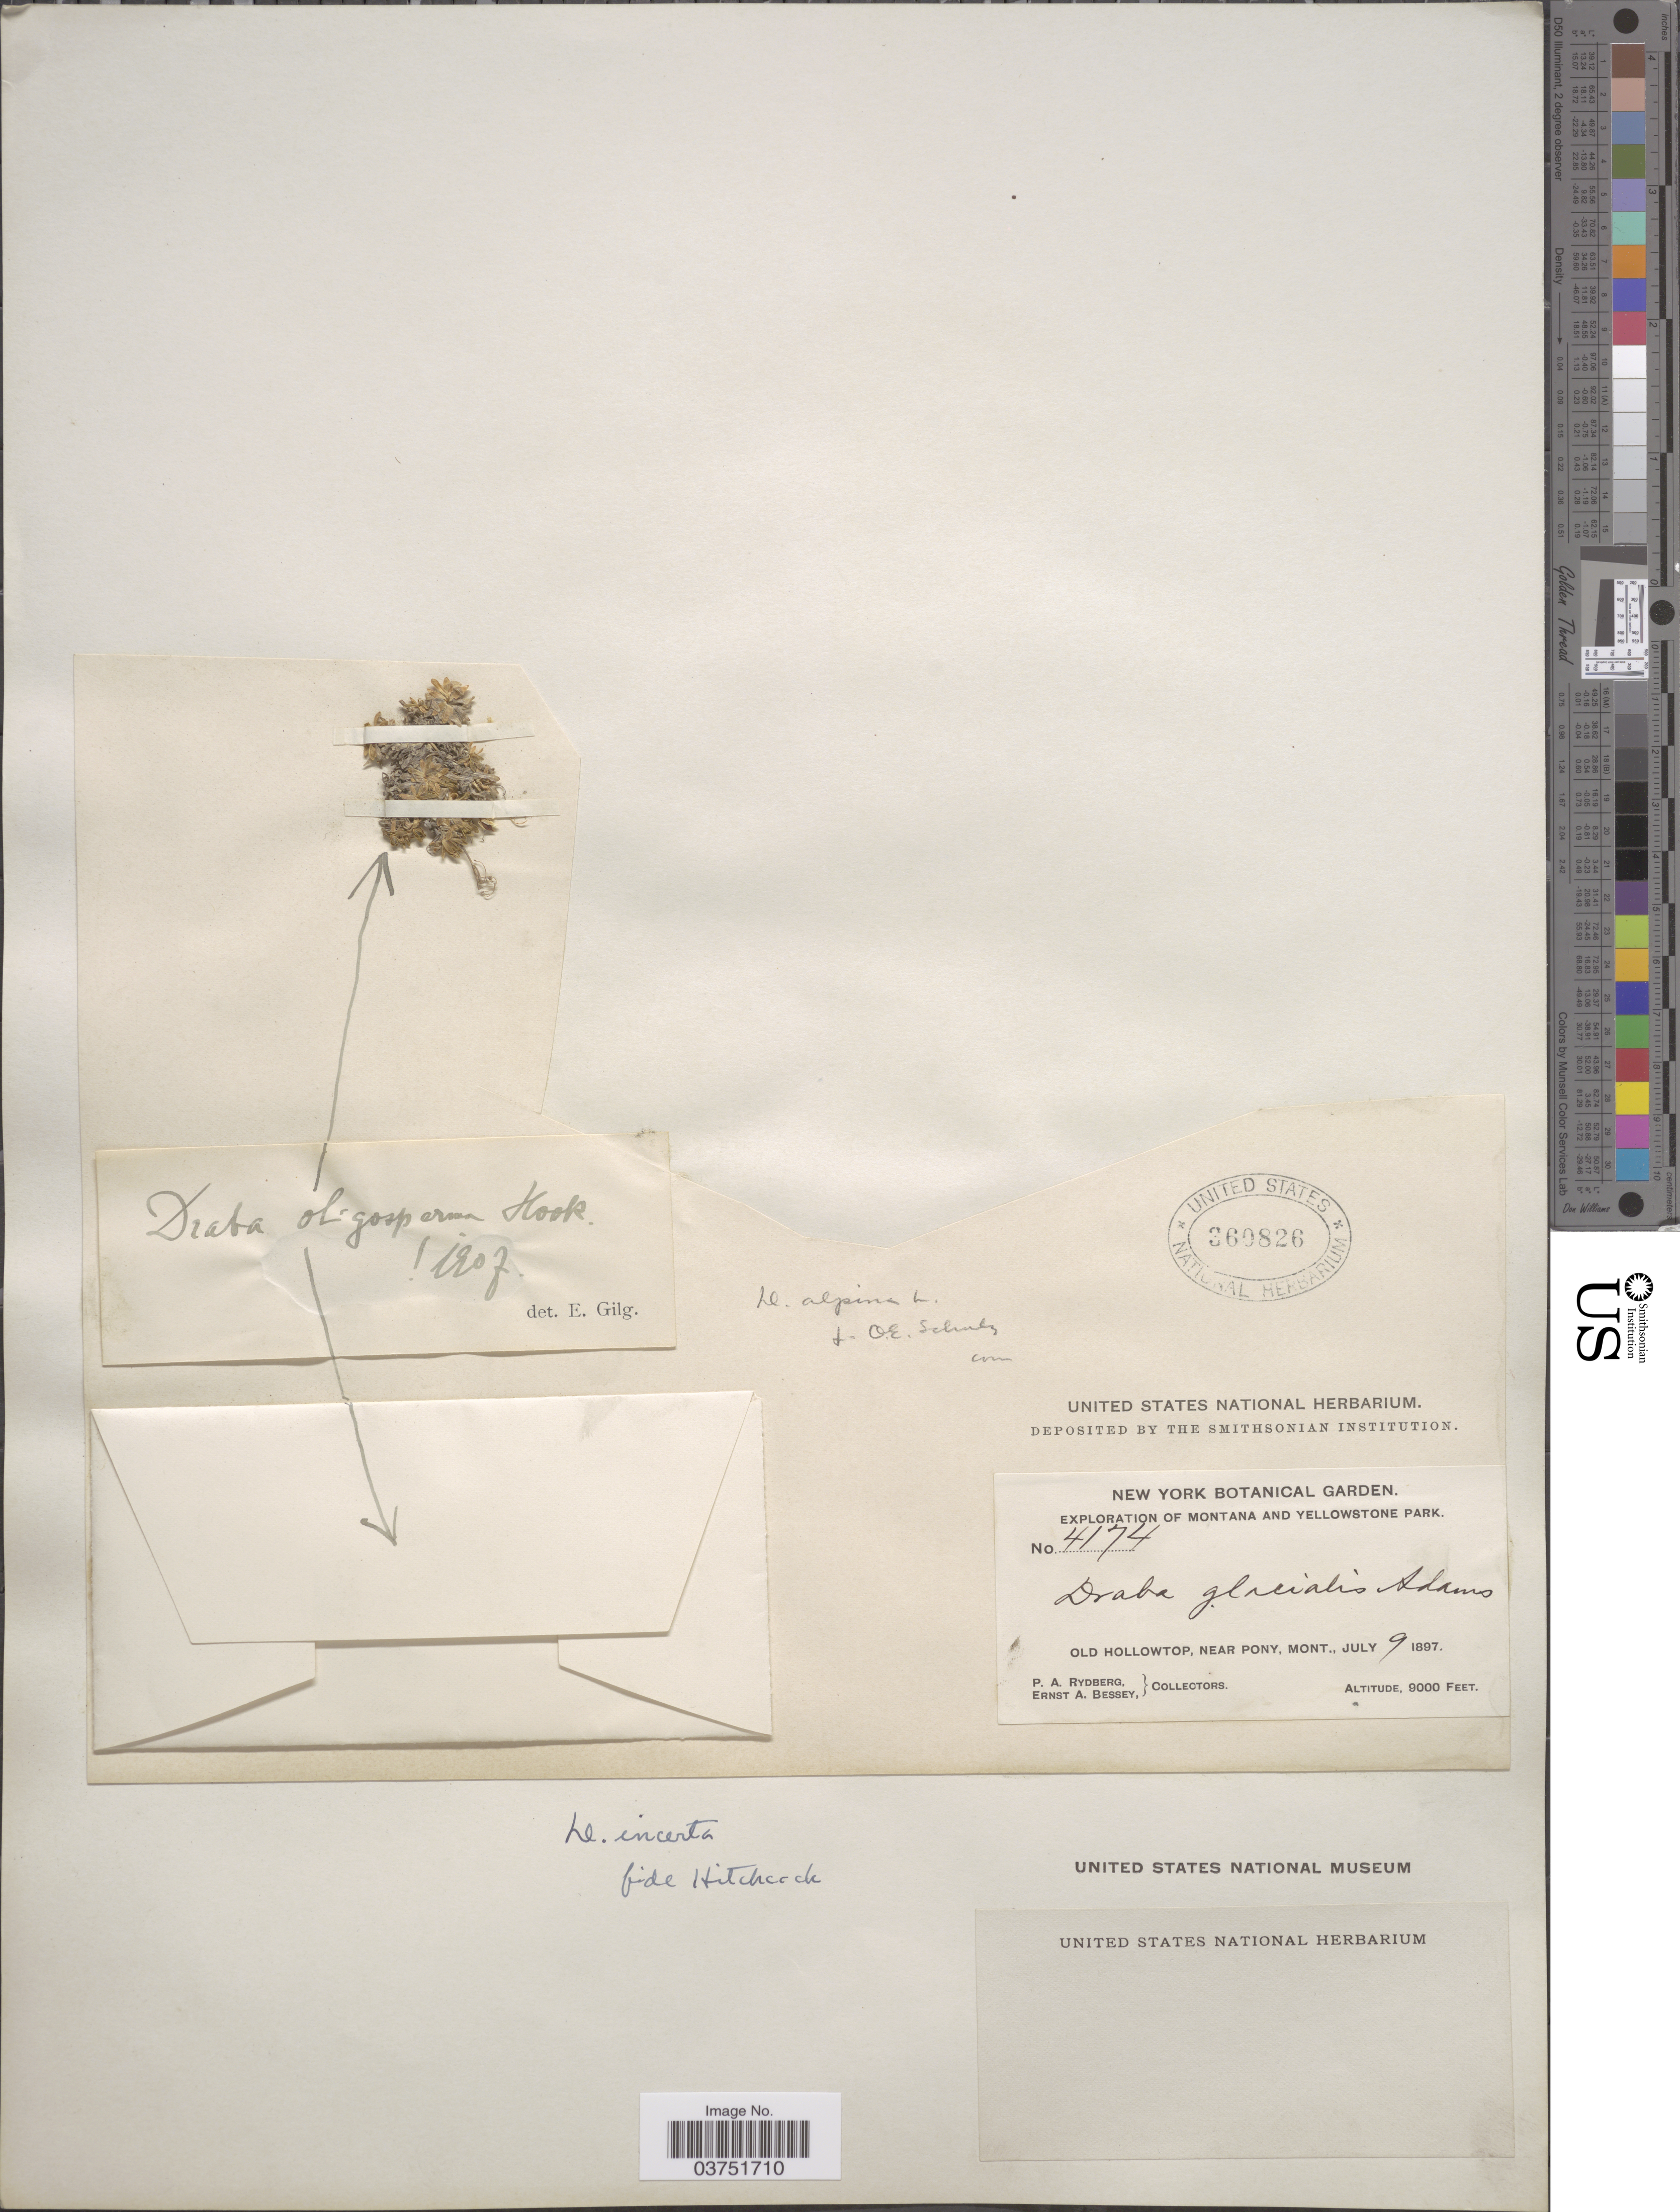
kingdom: Plantae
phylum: Tracheophyta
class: Magnoliopsida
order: Brassicales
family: Brassicaceae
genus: Draba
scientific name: Draba incerta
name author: Payson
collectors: P. A. Rydberg & E. A. Bessey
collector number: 4174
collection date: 1897-07-09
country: United States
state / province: Montana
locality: Yellowstone Park. Old Hollowtop, Near Pony.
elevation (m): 2743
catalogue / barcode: US 360826